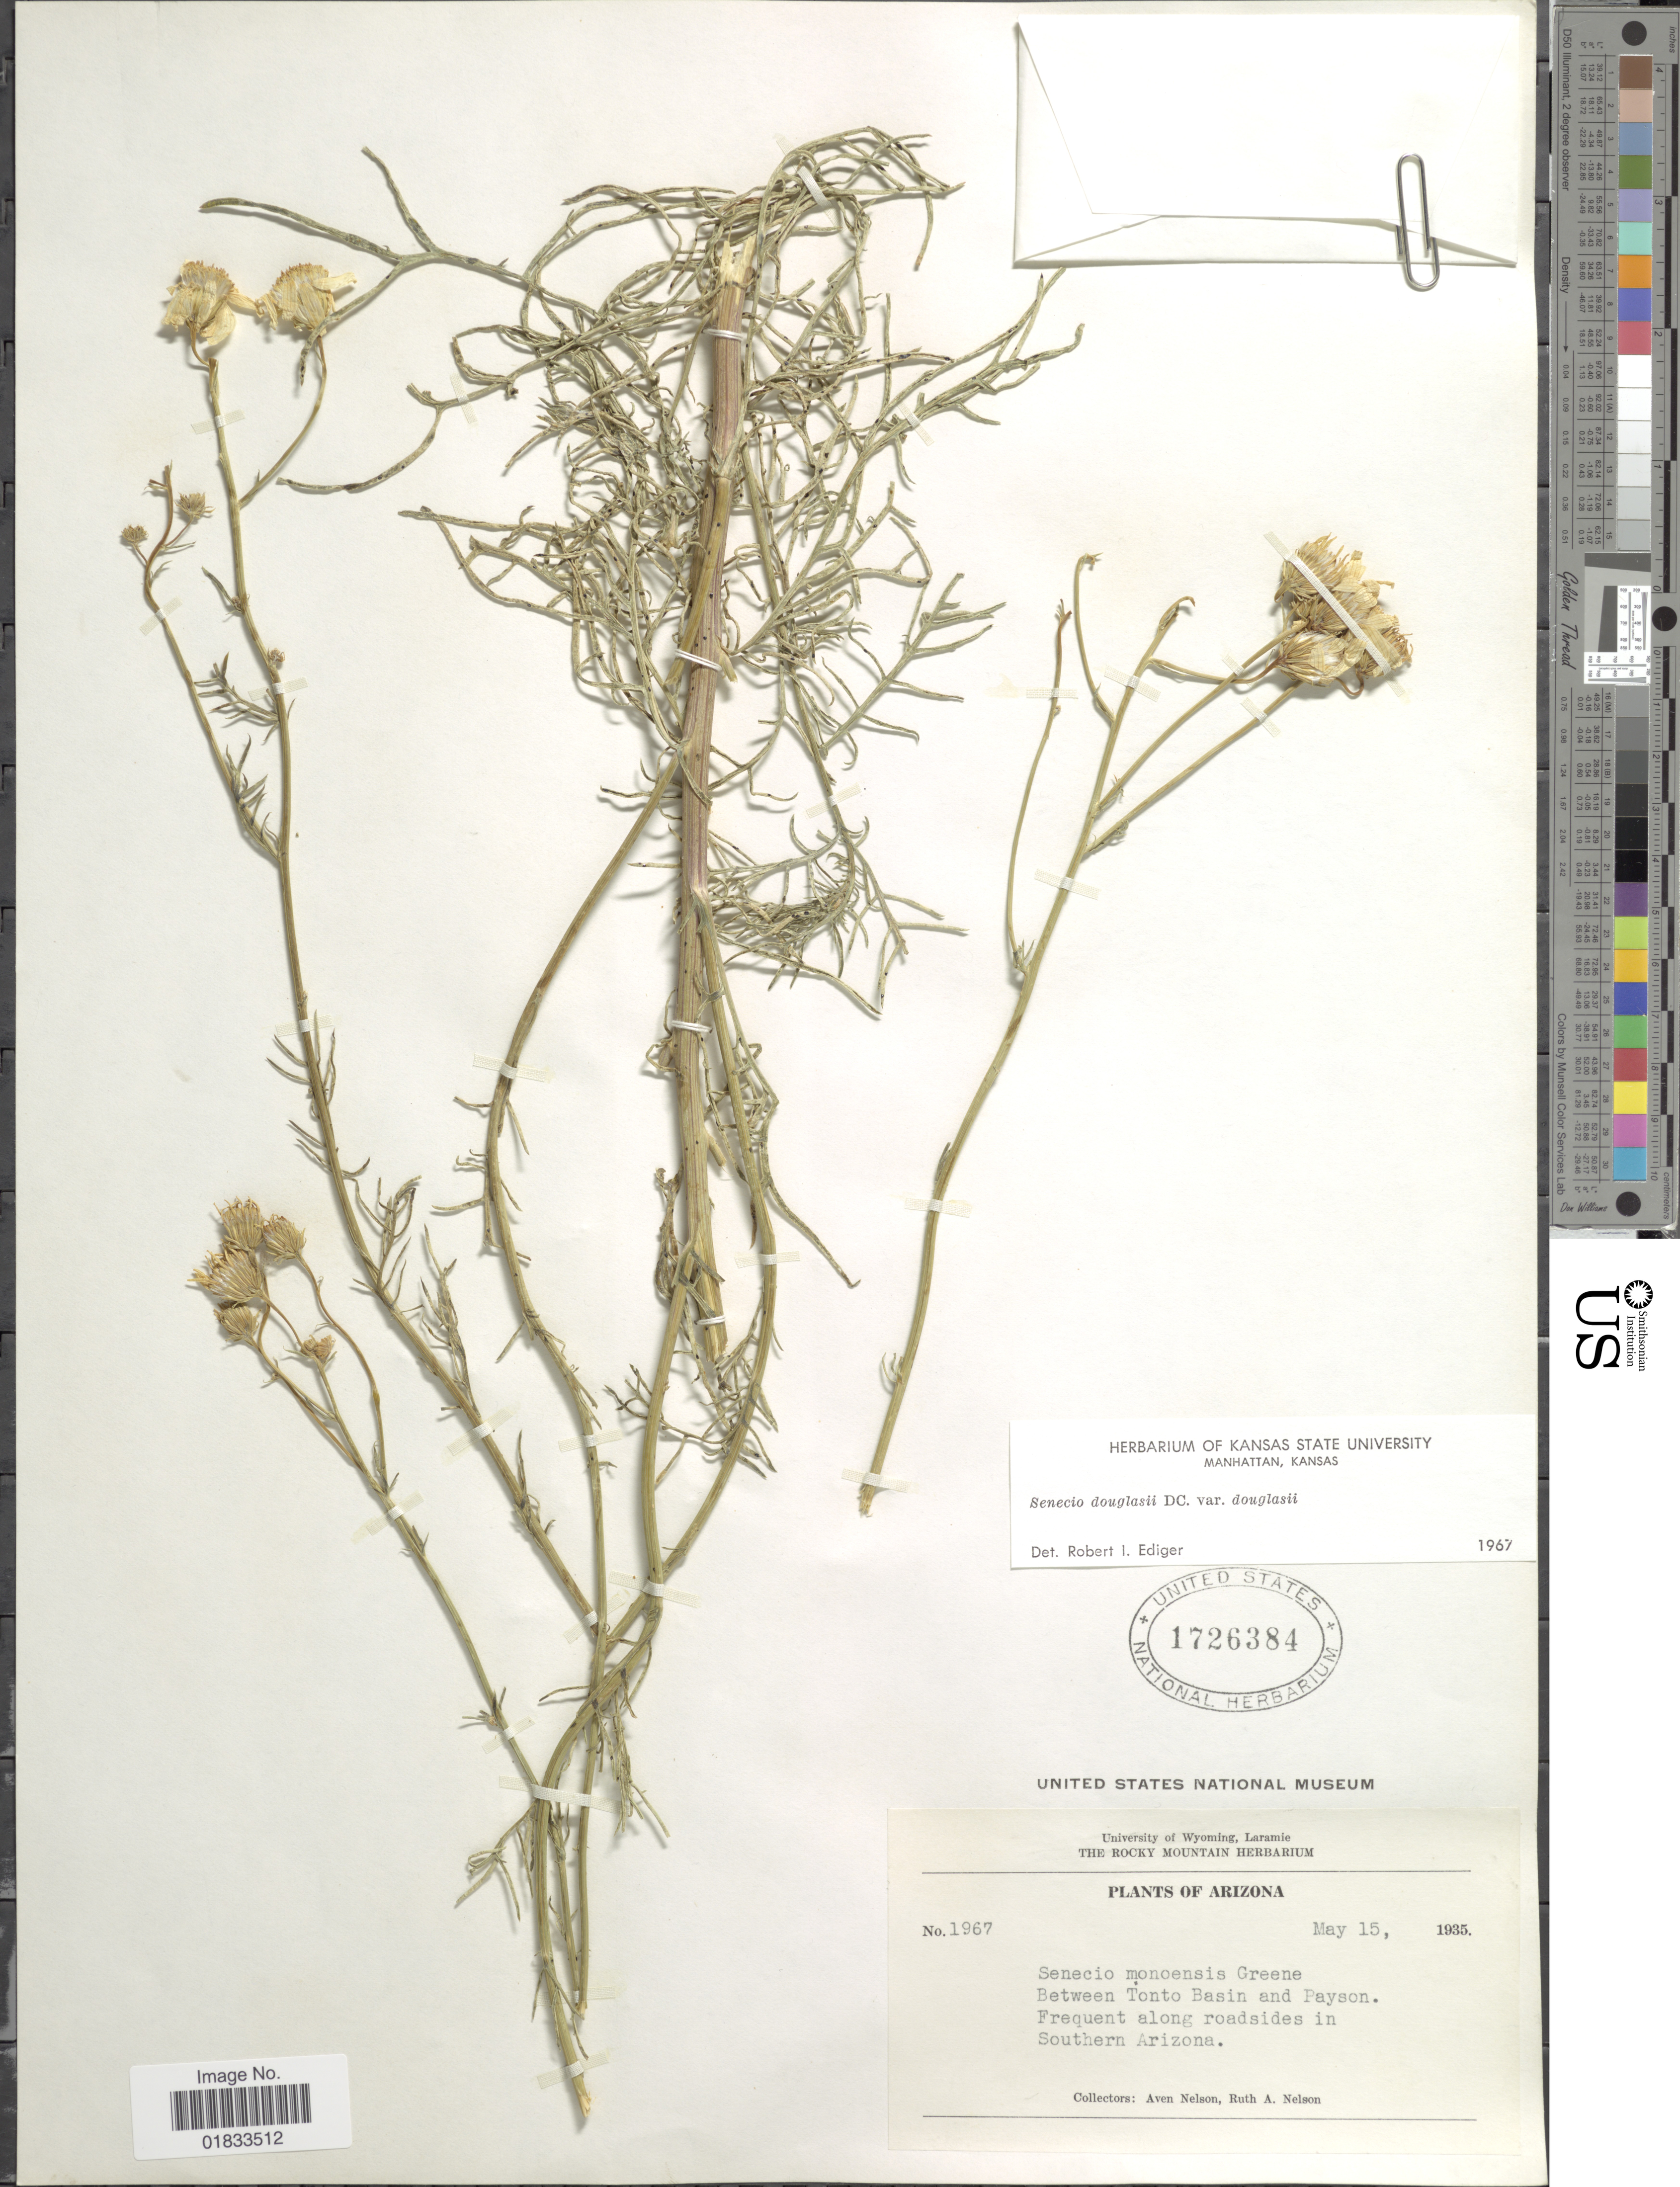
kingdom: Plantae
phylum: Tracheophyta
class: Magnoliopsida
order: Asterales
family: Asteraceae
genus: Senecio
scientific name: Senecio flaccidus var. douglasii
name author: (DC.) B.L. Turner & T.M. Barkley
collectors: A. Nelson & R. A. Nelson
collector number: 1967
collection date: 1935-05-15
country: United States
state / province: Arizona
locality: Between Tonto Basin and Payson. Frequent along roadsides in Southern Arizona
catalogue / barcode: US 1726384